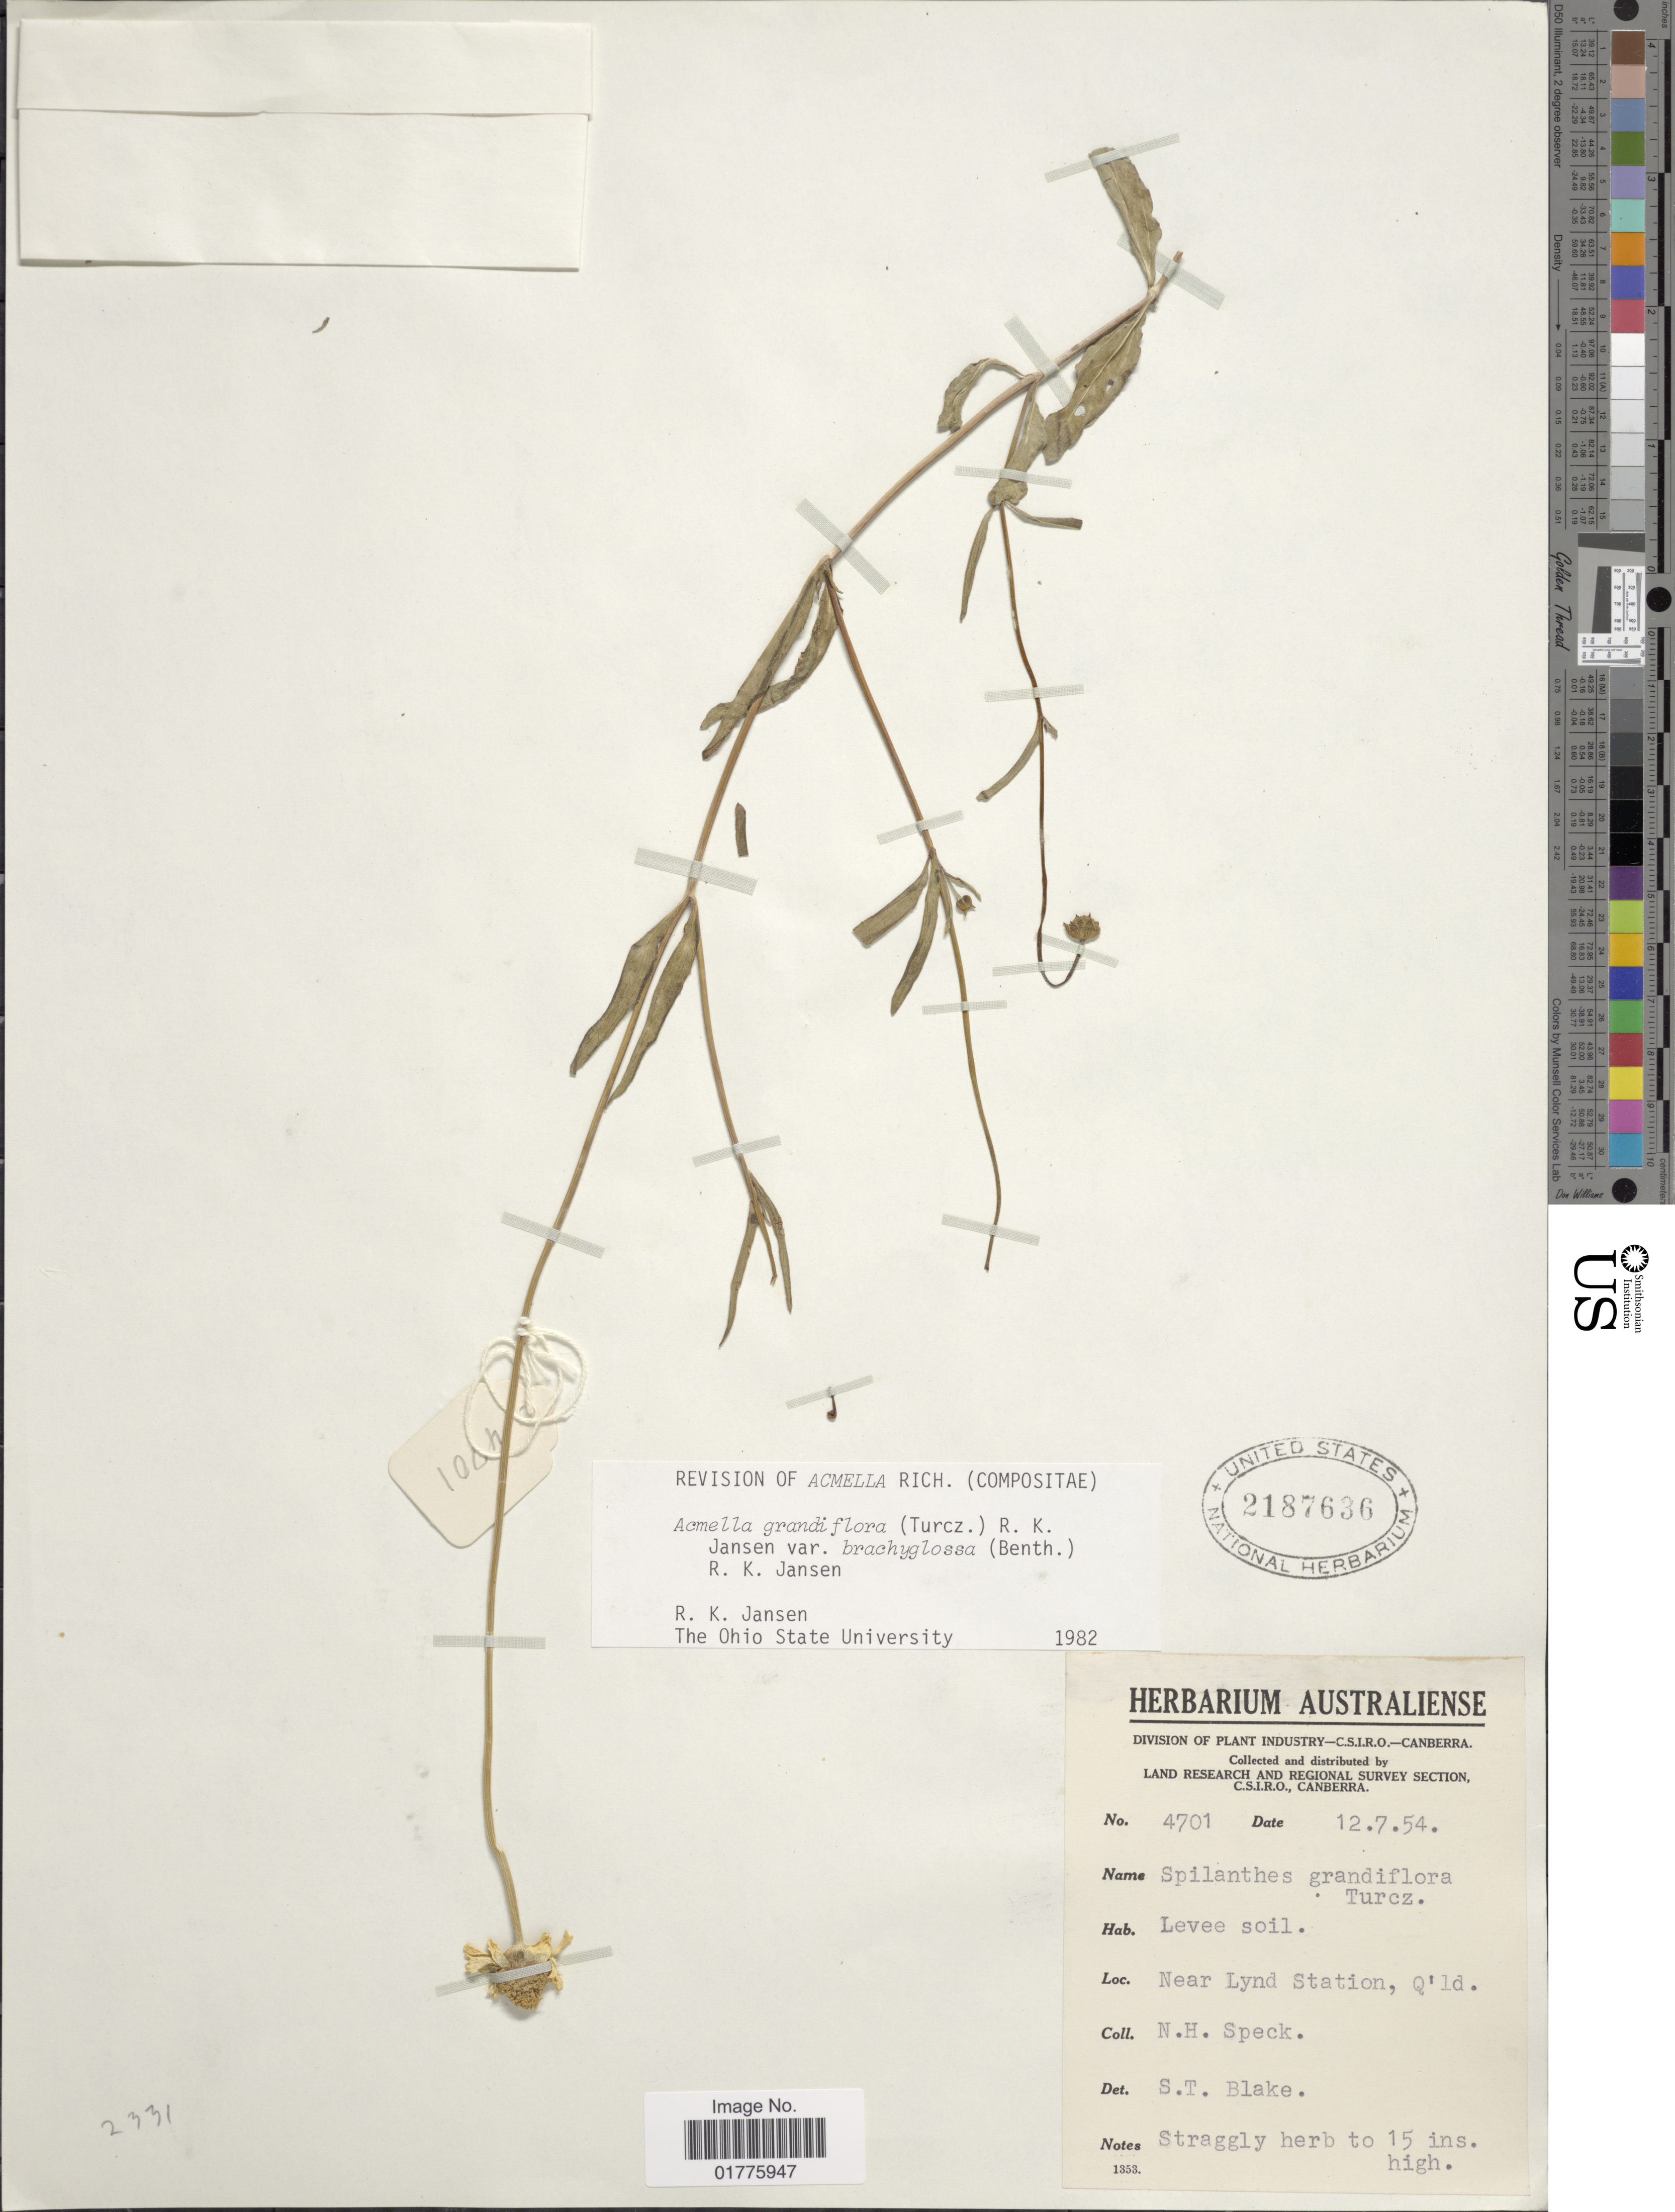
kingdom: Plantae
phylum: Tracheophyta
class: Magnoliopsida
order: Asterales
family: Asteraceae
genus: Acmella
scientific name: Acmella grandiflora var. brachyglossa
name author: (Benth.) R.K. Jansen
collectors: N. Speck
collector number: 4701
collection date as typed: Transcribed d/m/y: 12/7/54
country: Australia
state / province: Queensland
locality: Near Lynd Station, Q' Id.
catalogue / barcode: US 2187636